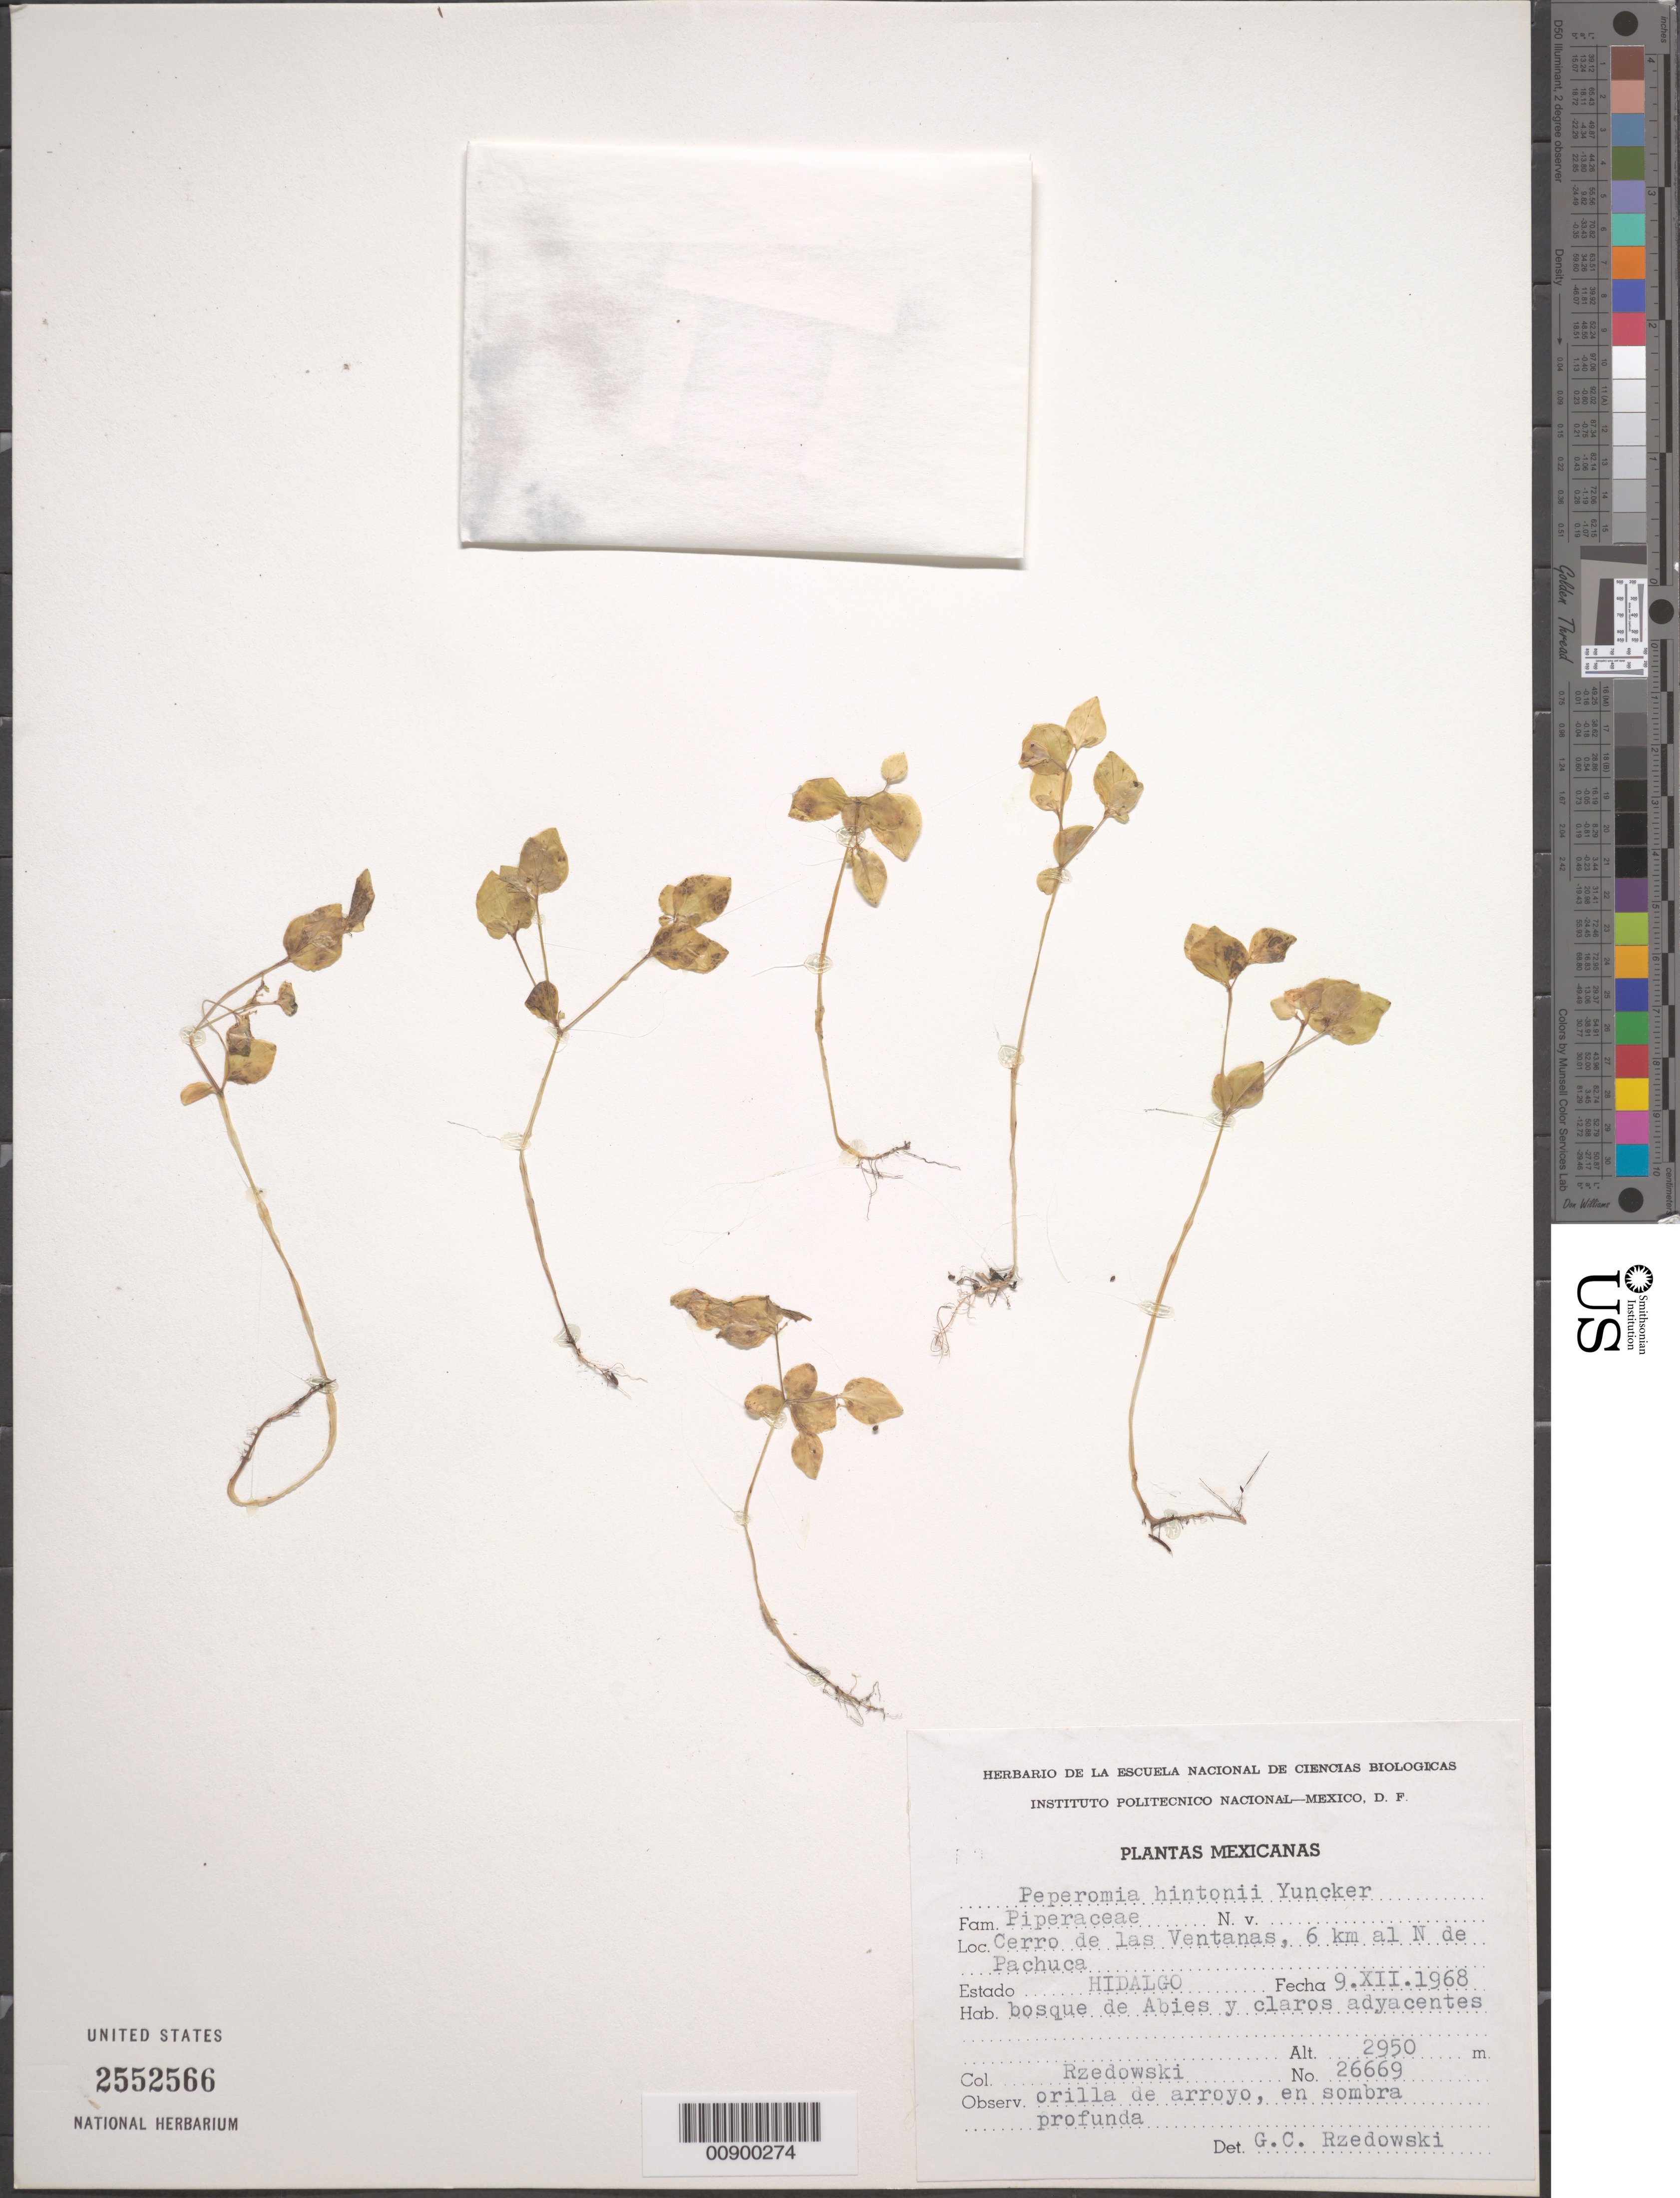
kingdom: Plantae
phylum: Tracheophyta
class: Magnoliopsida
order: Piperales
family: Piperaceae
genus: Peperomia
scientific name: Peperomia hintonii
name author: Yunck.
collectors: J. Rzedowski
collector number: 26669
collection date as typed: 09 Dec 1968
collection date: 1968-12-09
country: Mexico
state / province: Hidalgo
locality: Cerro de las Ventanas, 6 km al N de Pachuca, Hidalgo.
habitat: Bosque de Abies y claros adyacentes. Orilla de arroyo, en sombra profunda.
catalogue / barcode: US 2552566